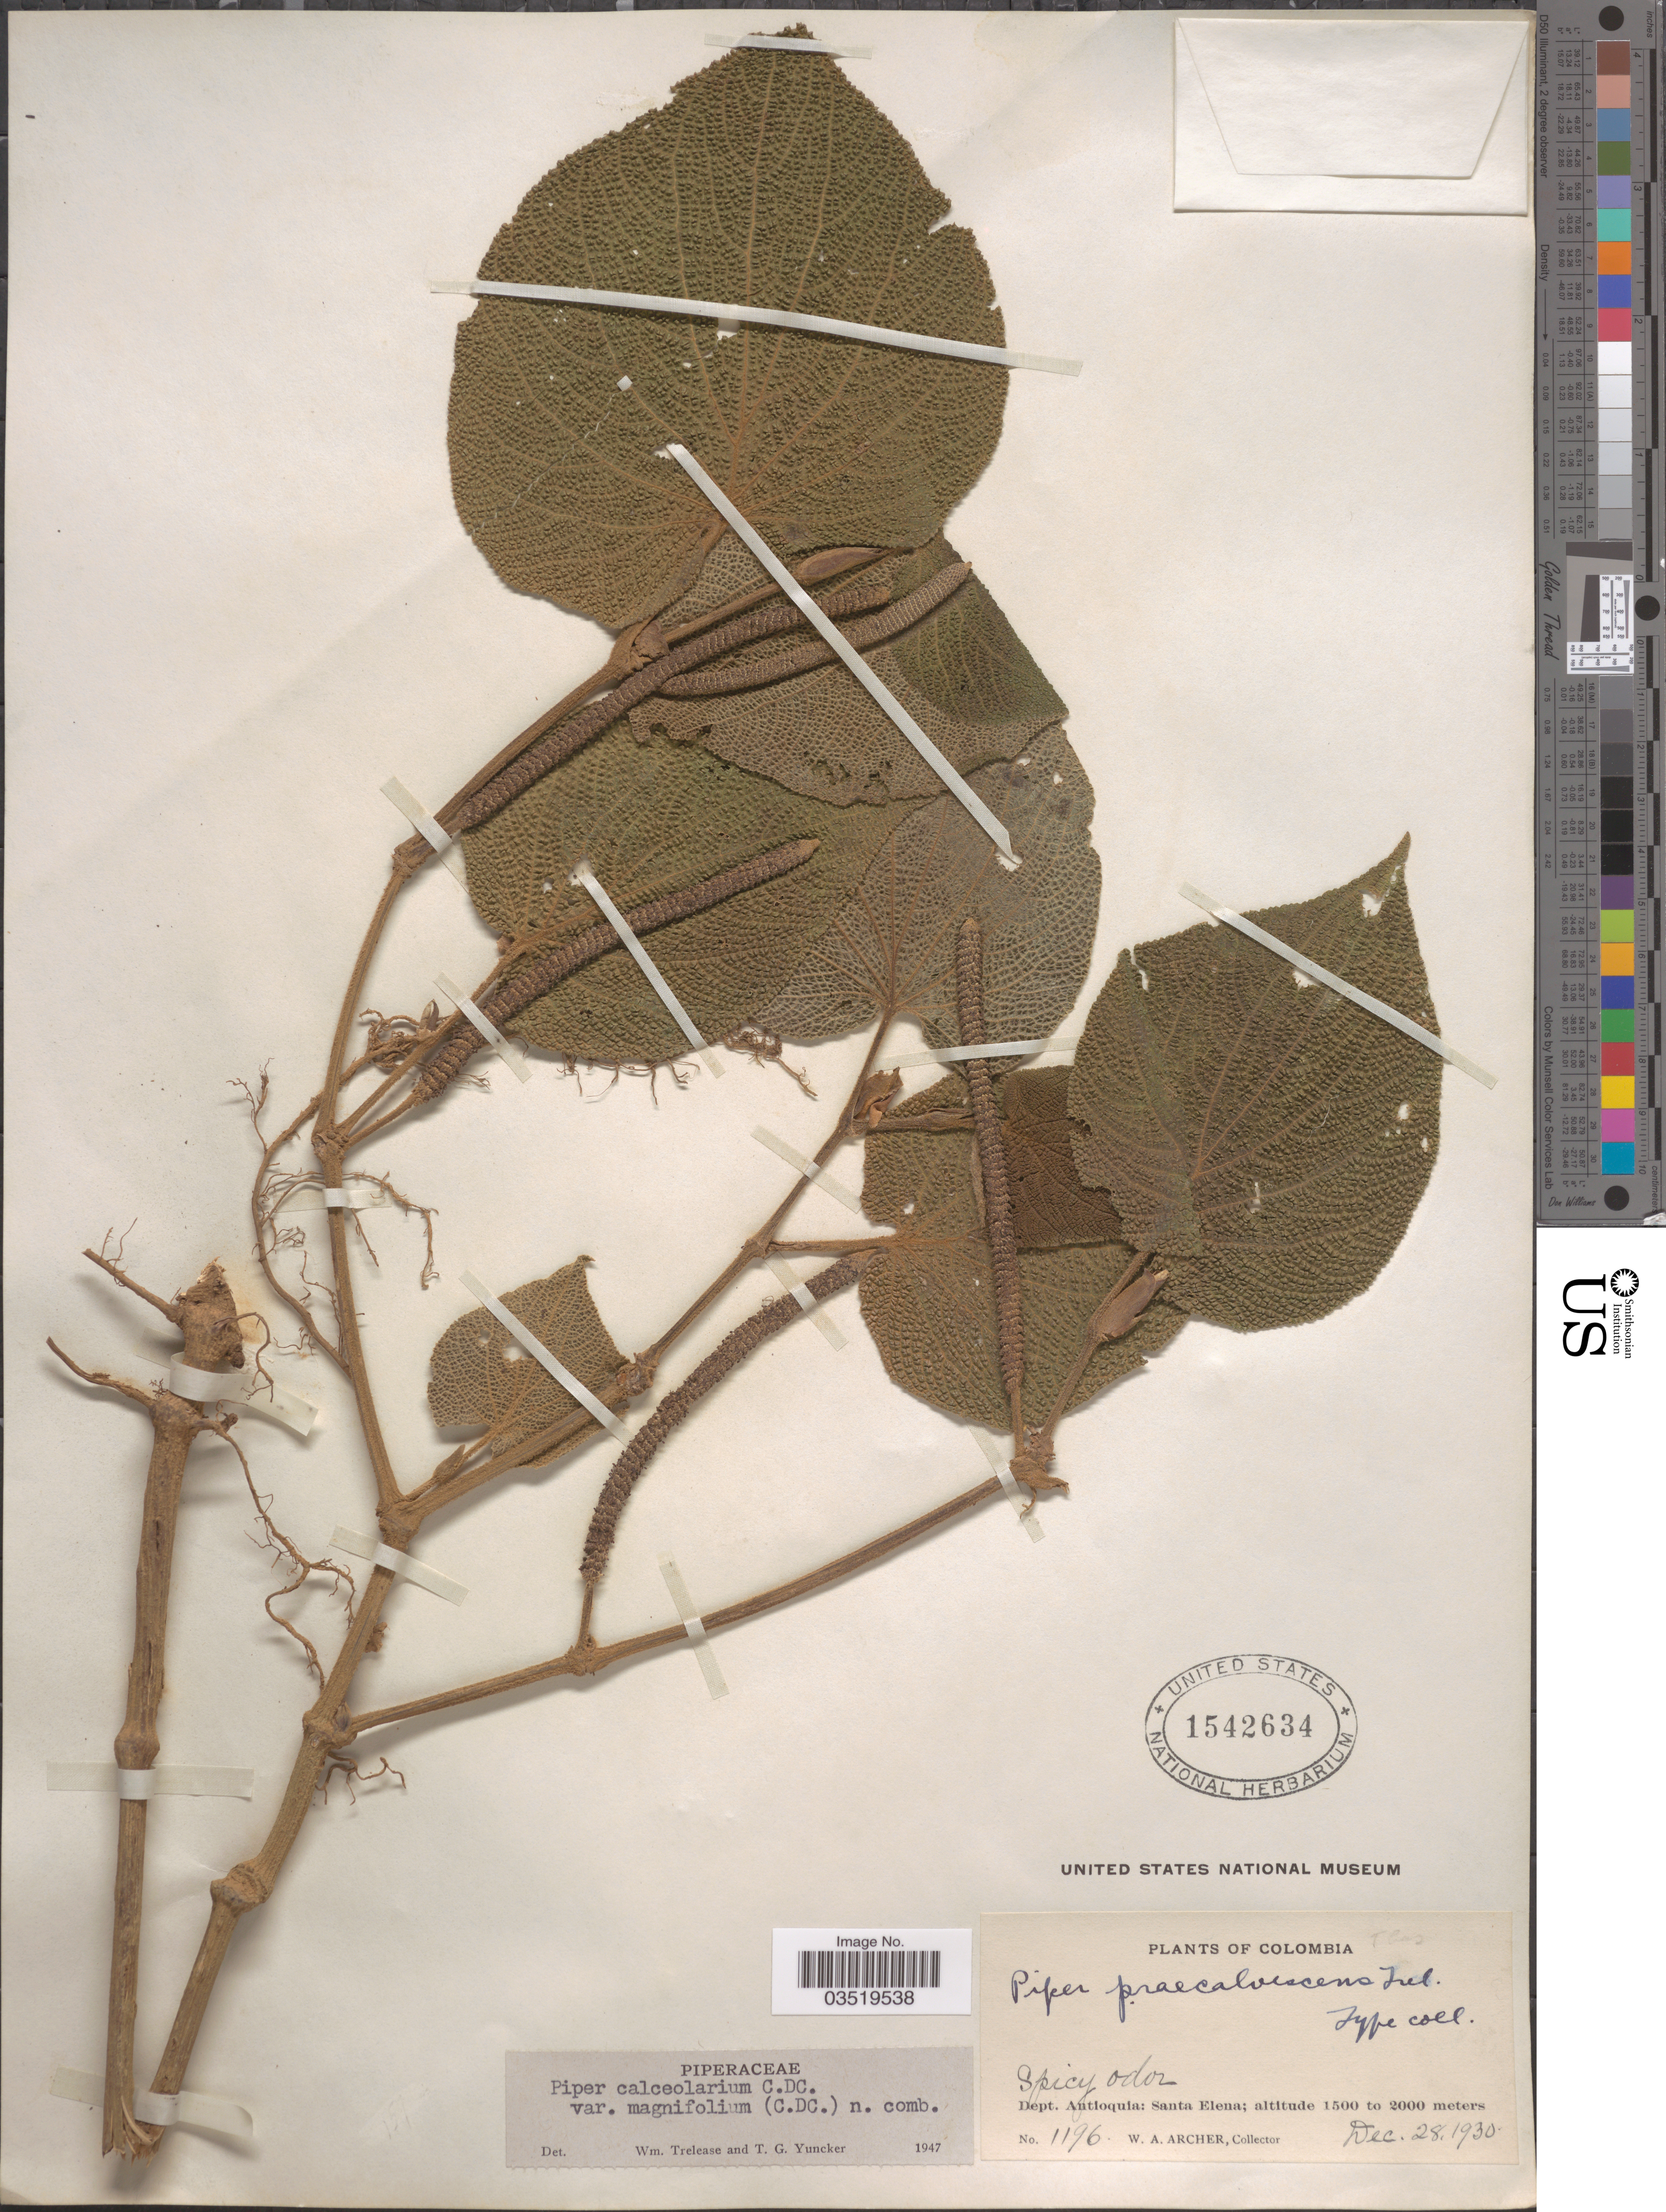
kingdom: Plantae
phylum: Tracheophyta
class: Magnoliopsida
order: Piperales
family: Piperaceae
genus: Piper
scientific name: Piper calceolarium var. magnifolium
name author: (C. DC.) Trel. & Yunck.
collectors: W. Archer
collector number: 1196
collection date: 1930-12-28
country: Colombia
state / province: Antioquia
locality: Dept. Antioquia: Santa Elena.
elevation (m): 1500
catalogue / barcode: US 1542634